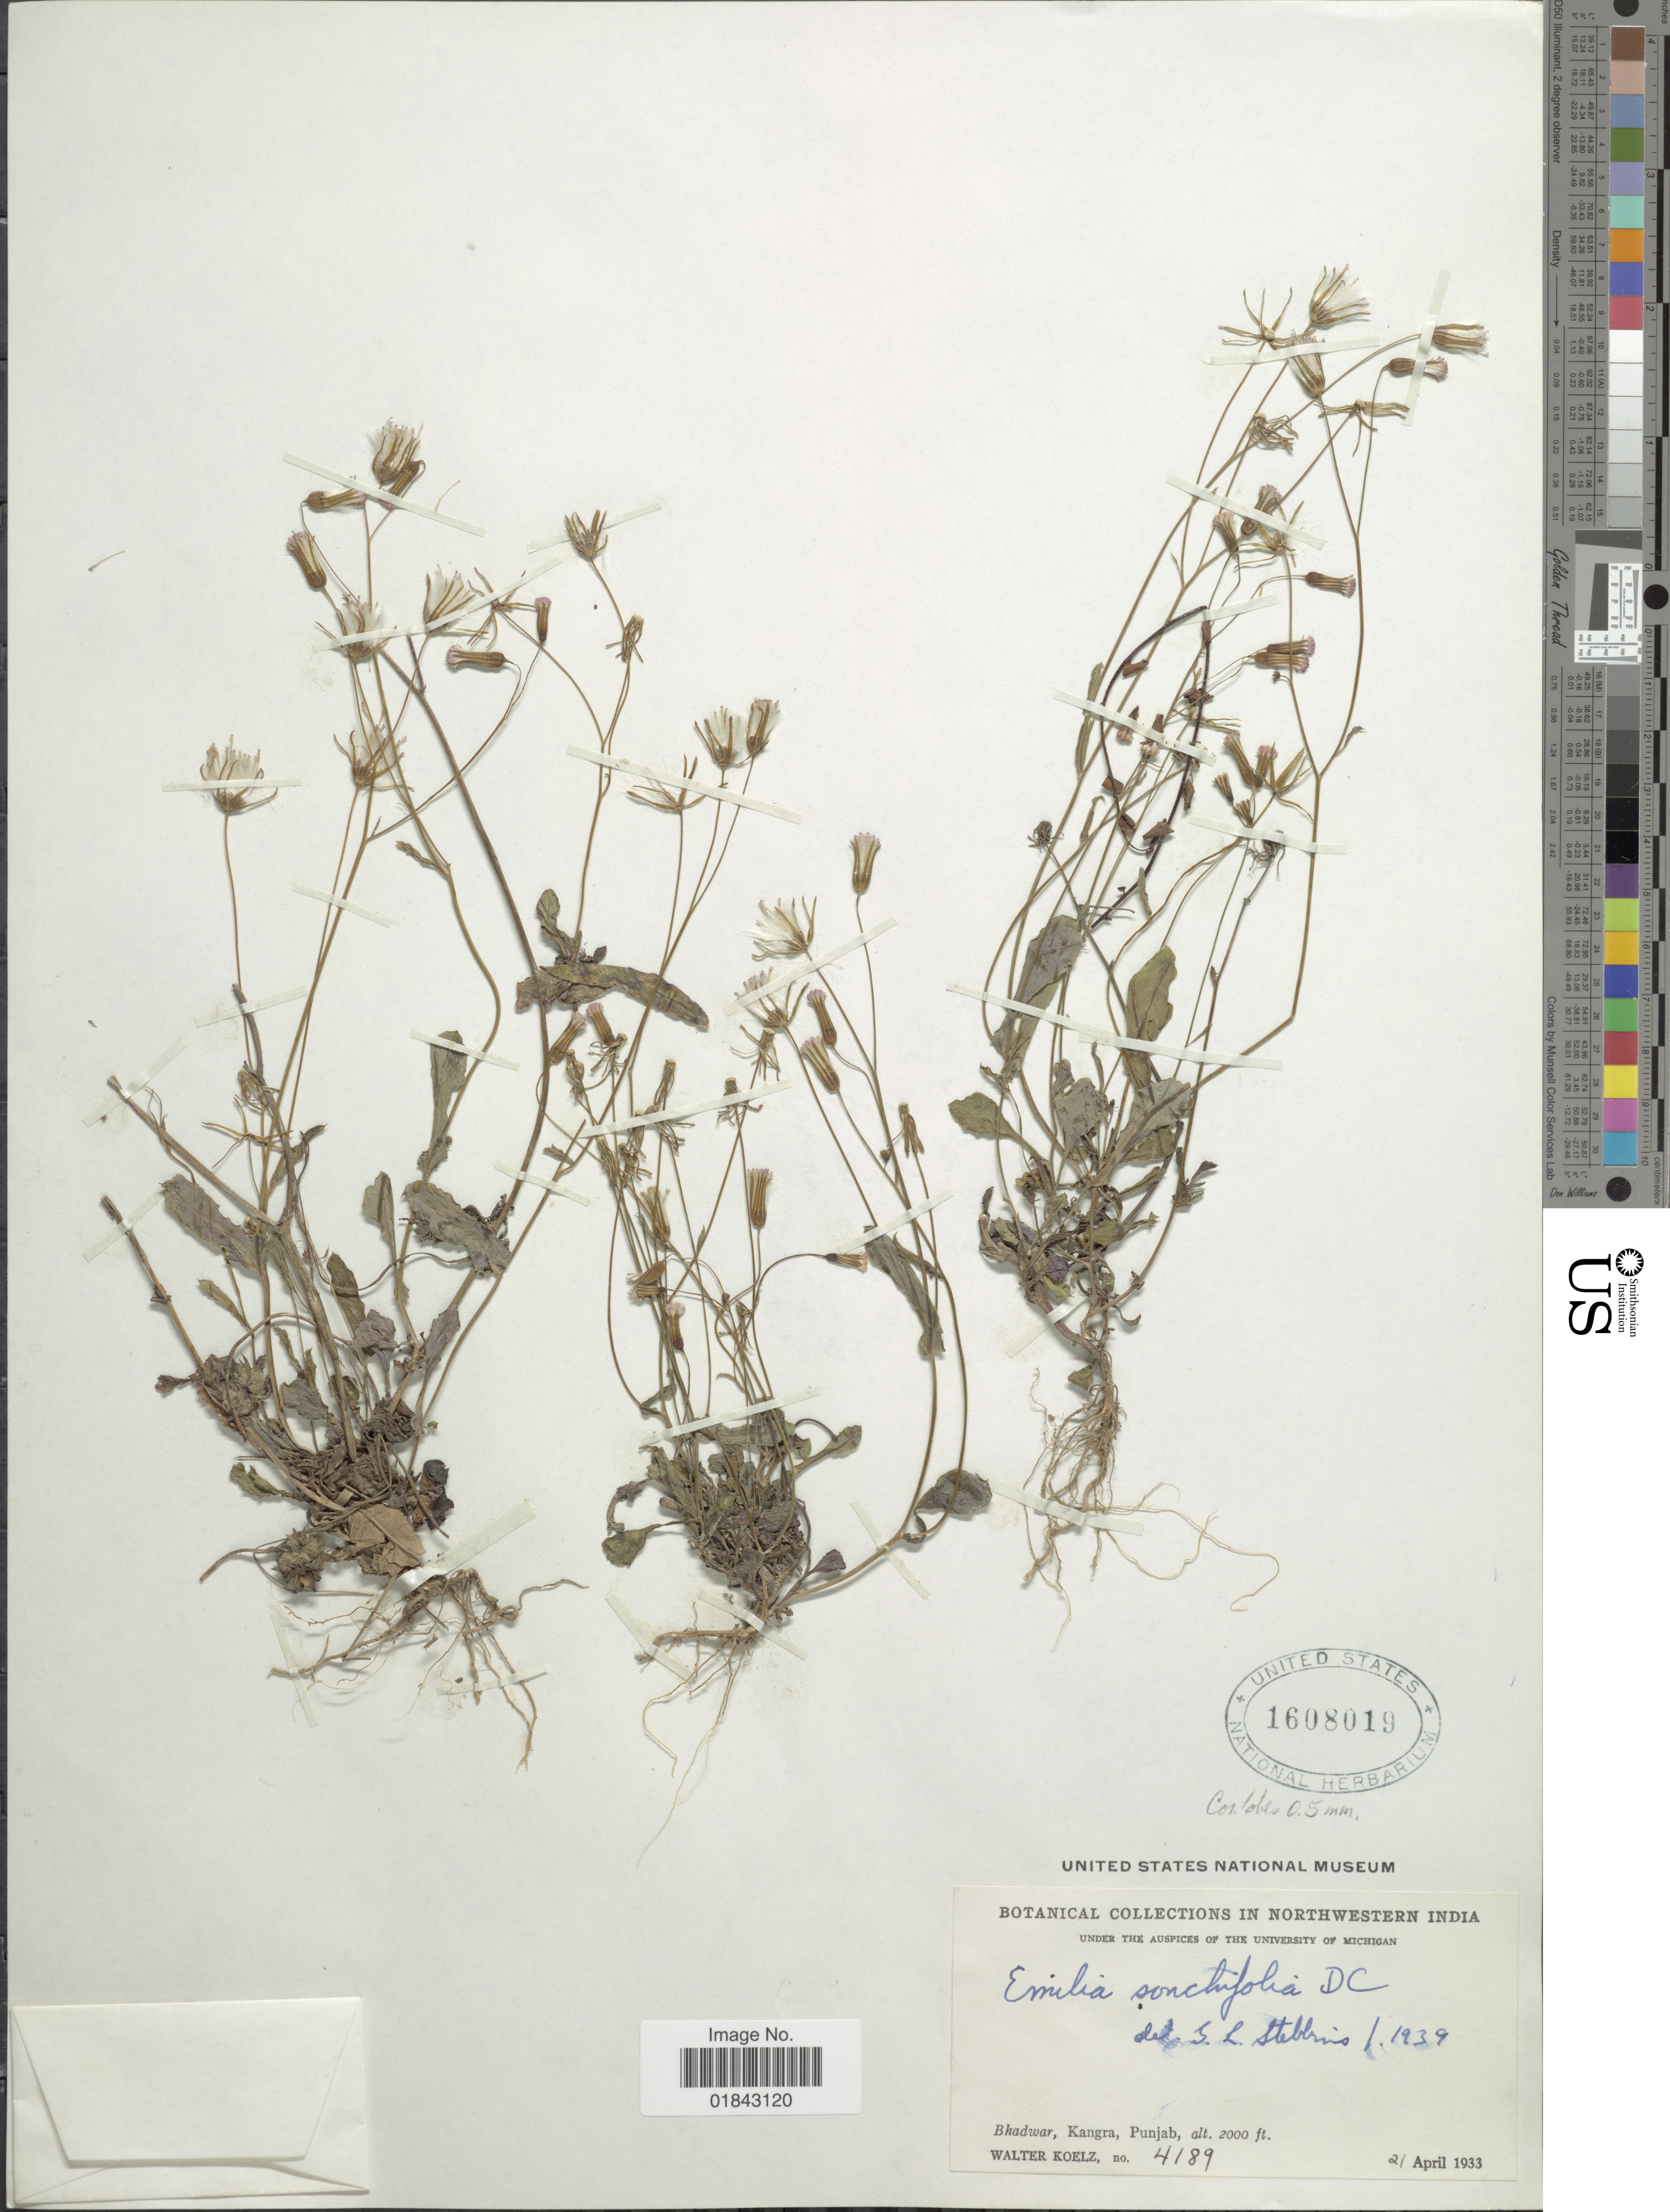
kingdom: Plantae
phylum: Tracheophyta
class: Magnoliopsida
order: Asterales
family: Asteraceae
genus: Emilia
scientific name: Emilia sonchifolia var. sonchifolia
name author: (L.) DC.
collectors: W. N. Koelz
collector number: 4189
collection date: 1933-04-21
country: India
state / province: Himachal Pradesh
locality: Northwestern India, Bhadwar, Kangra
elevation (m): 610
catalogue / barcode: US 1608019